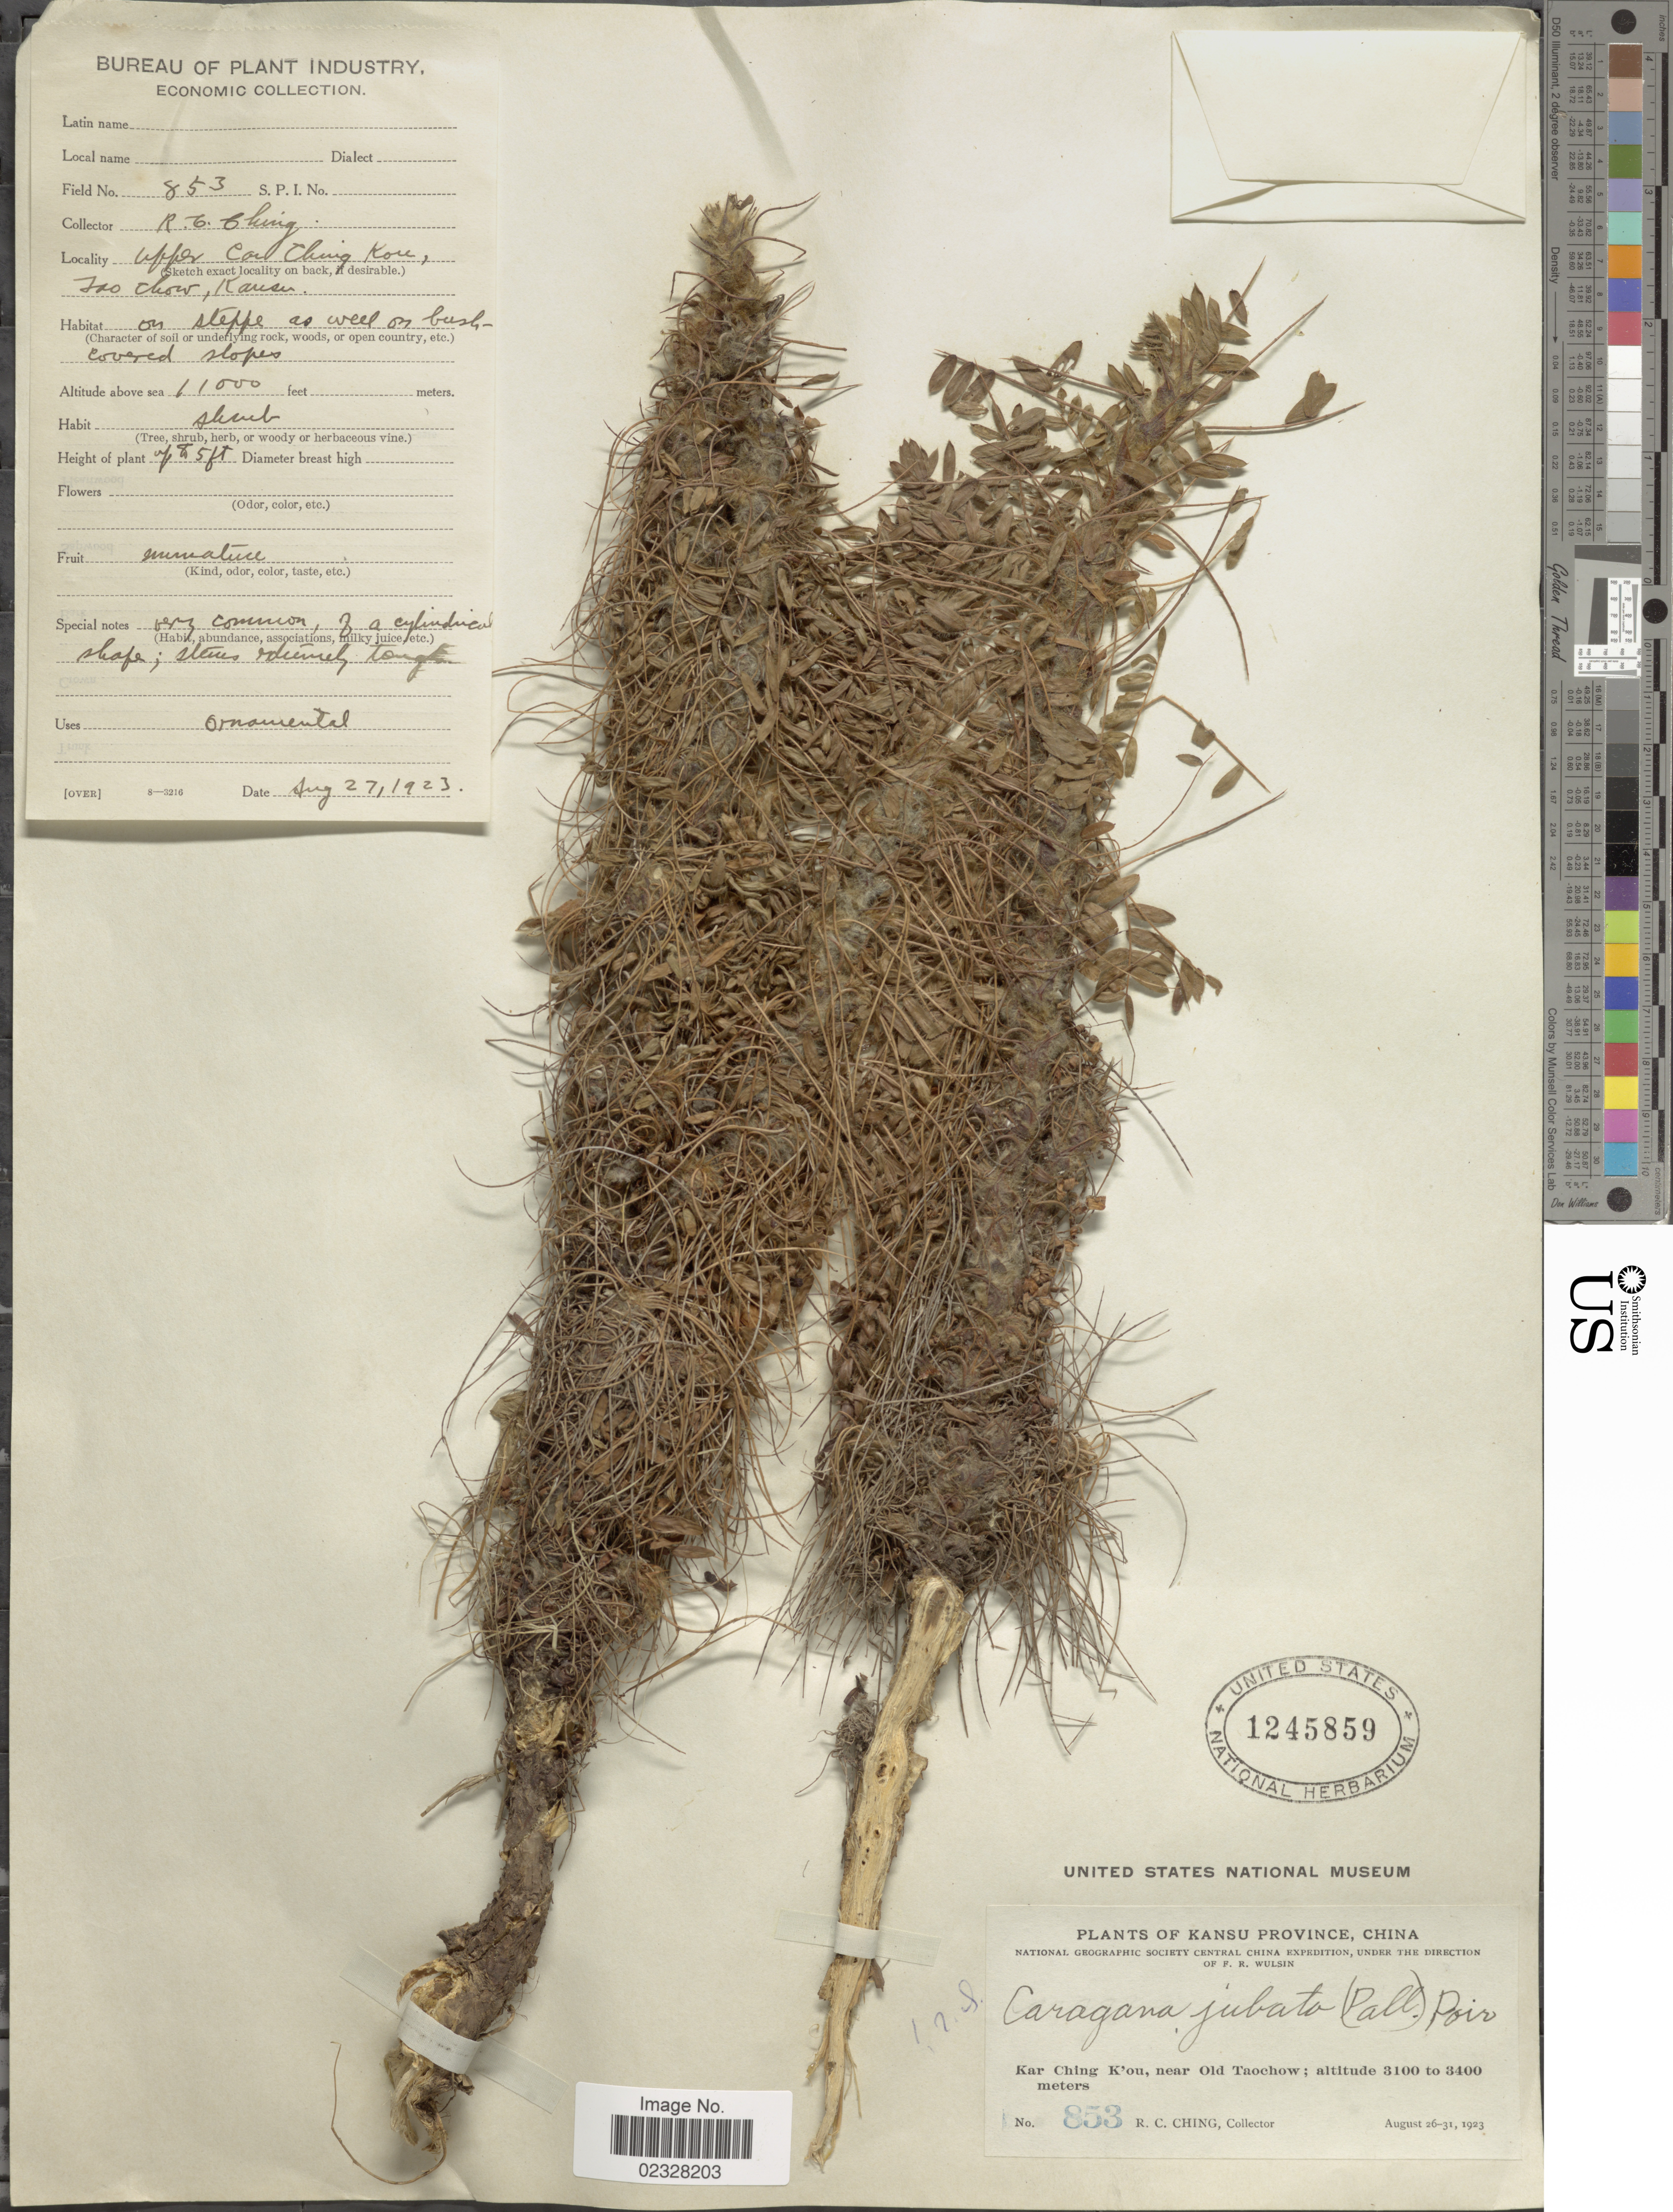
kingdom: Plantae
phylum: Tracheophyta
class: Magnoliopsida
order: Fabales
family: Fabaceae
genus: Caragana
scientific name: Caragana jubata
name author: Poir.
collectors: R. C. Ching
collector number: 853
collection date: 1923-08-26/1923-08-31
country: China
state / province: Gansu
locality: Kansu Province. Upper Kar Ching Kóu, near Old Taochow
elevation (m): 3100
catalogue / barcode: US 1245859